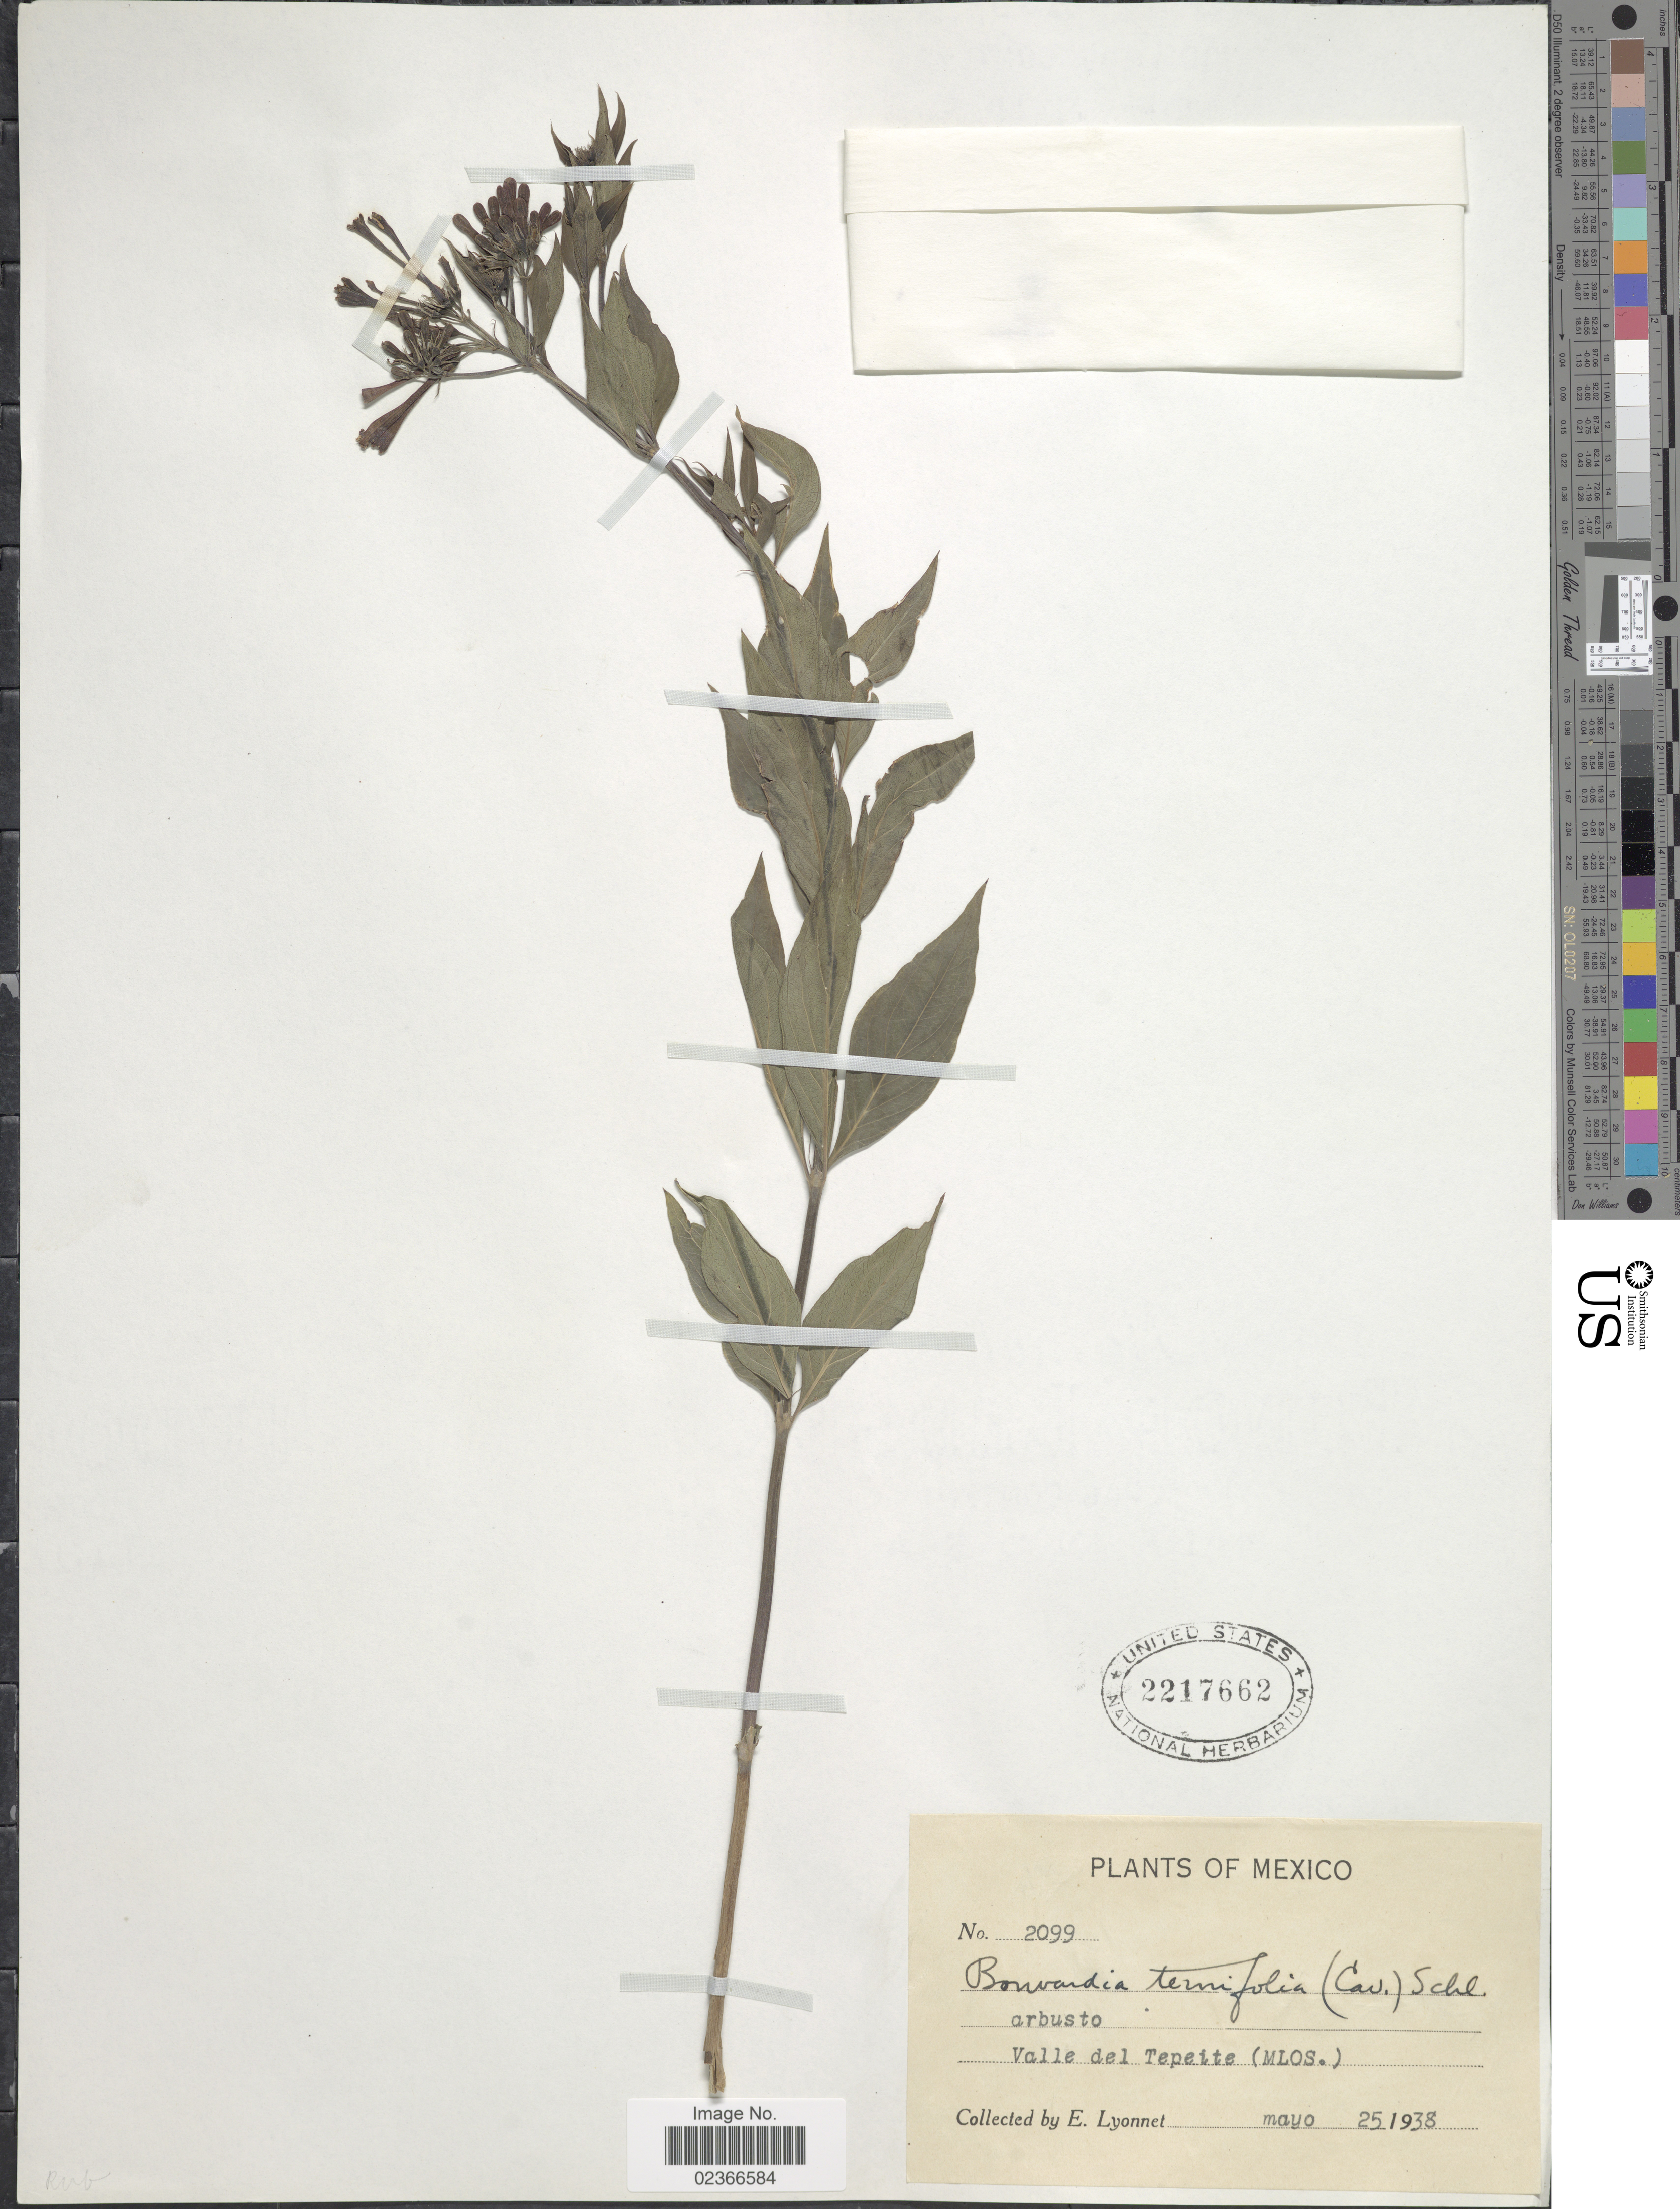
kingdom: Plantae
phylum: Tracheophyta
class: Magnoliopsida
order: Gentianales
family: Rubiaceae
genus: Bouvardia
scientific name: Bouvardia ternifolia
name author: (Cav.) Schltdl.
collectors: E. Lyonnet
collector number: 2099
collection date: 1938-05-25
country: Mexico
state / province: Morelos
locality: Valle del Tepeite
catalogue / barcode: US 2217662